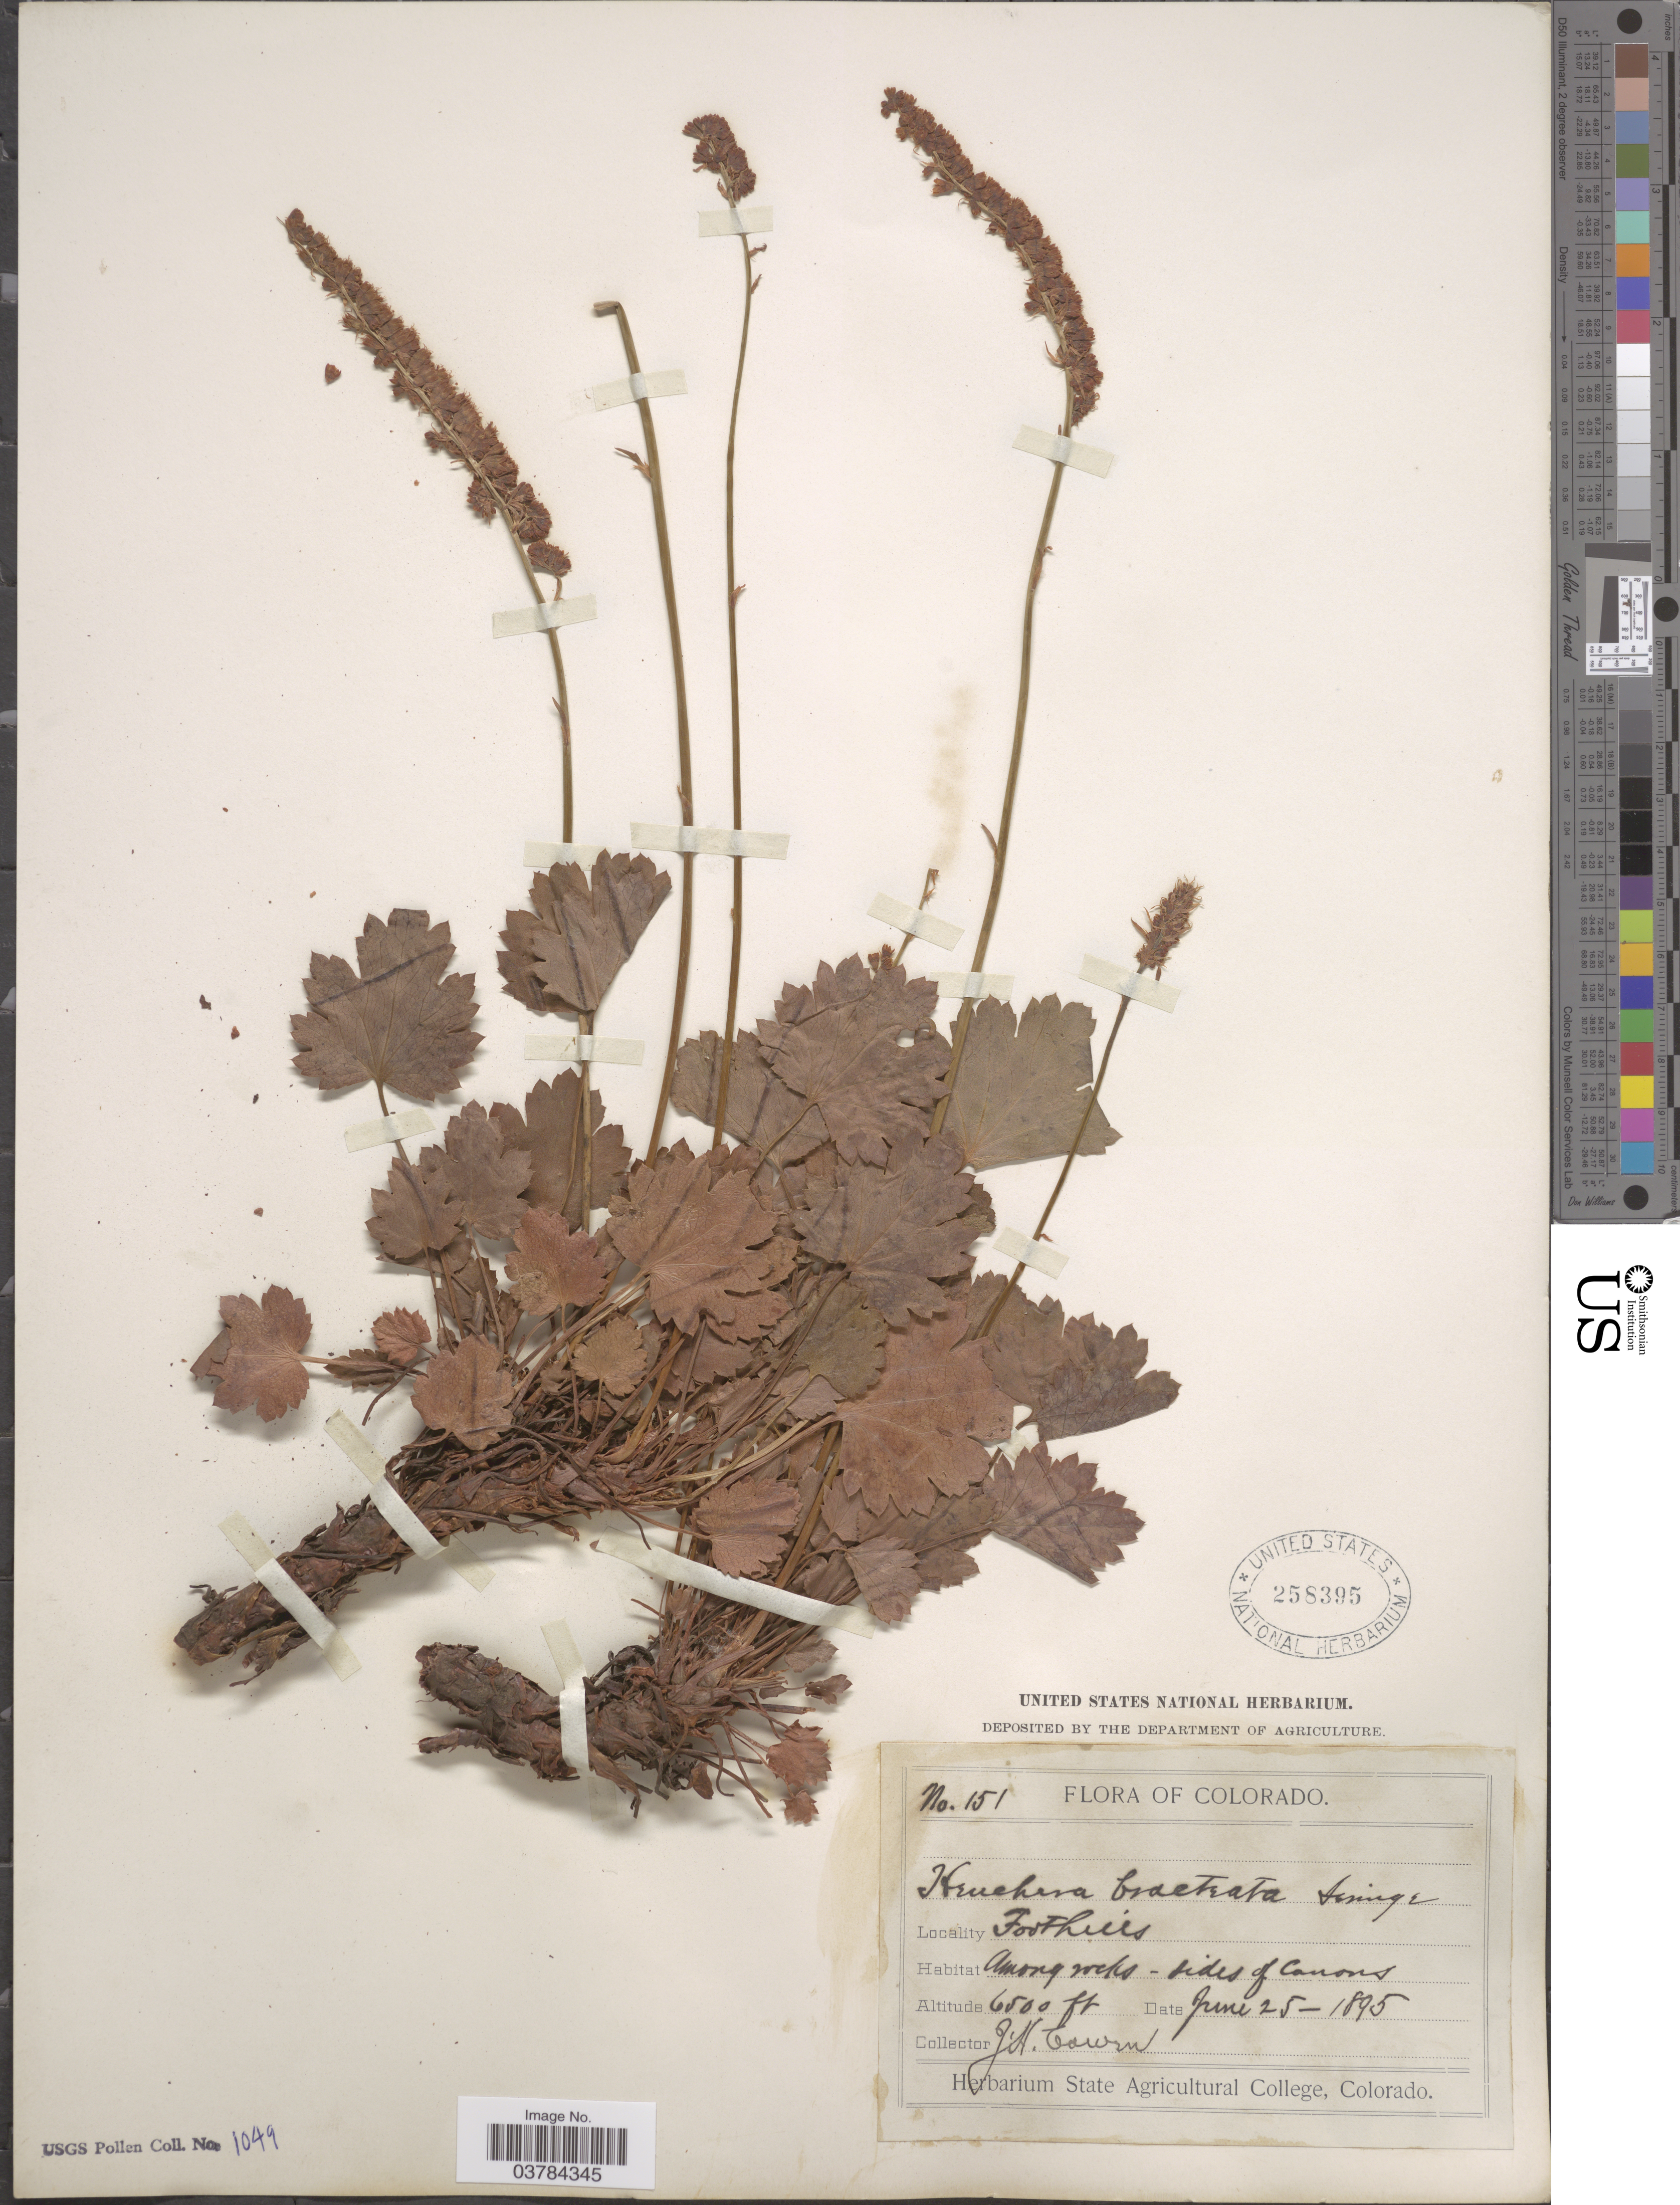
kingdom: Plantae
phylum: Tracheophyta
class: Magnoliopsida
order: Saxifragales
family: Saxifragaceae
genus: Heuchera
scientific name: Heuchera bracteata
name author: (Torr.) Ser.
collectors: J. H. Cowen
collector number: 151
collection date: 1895-06-25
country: United States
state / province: Colorado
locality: Foothills. Sides of Canons.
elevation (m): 1981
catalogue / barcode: US 258395